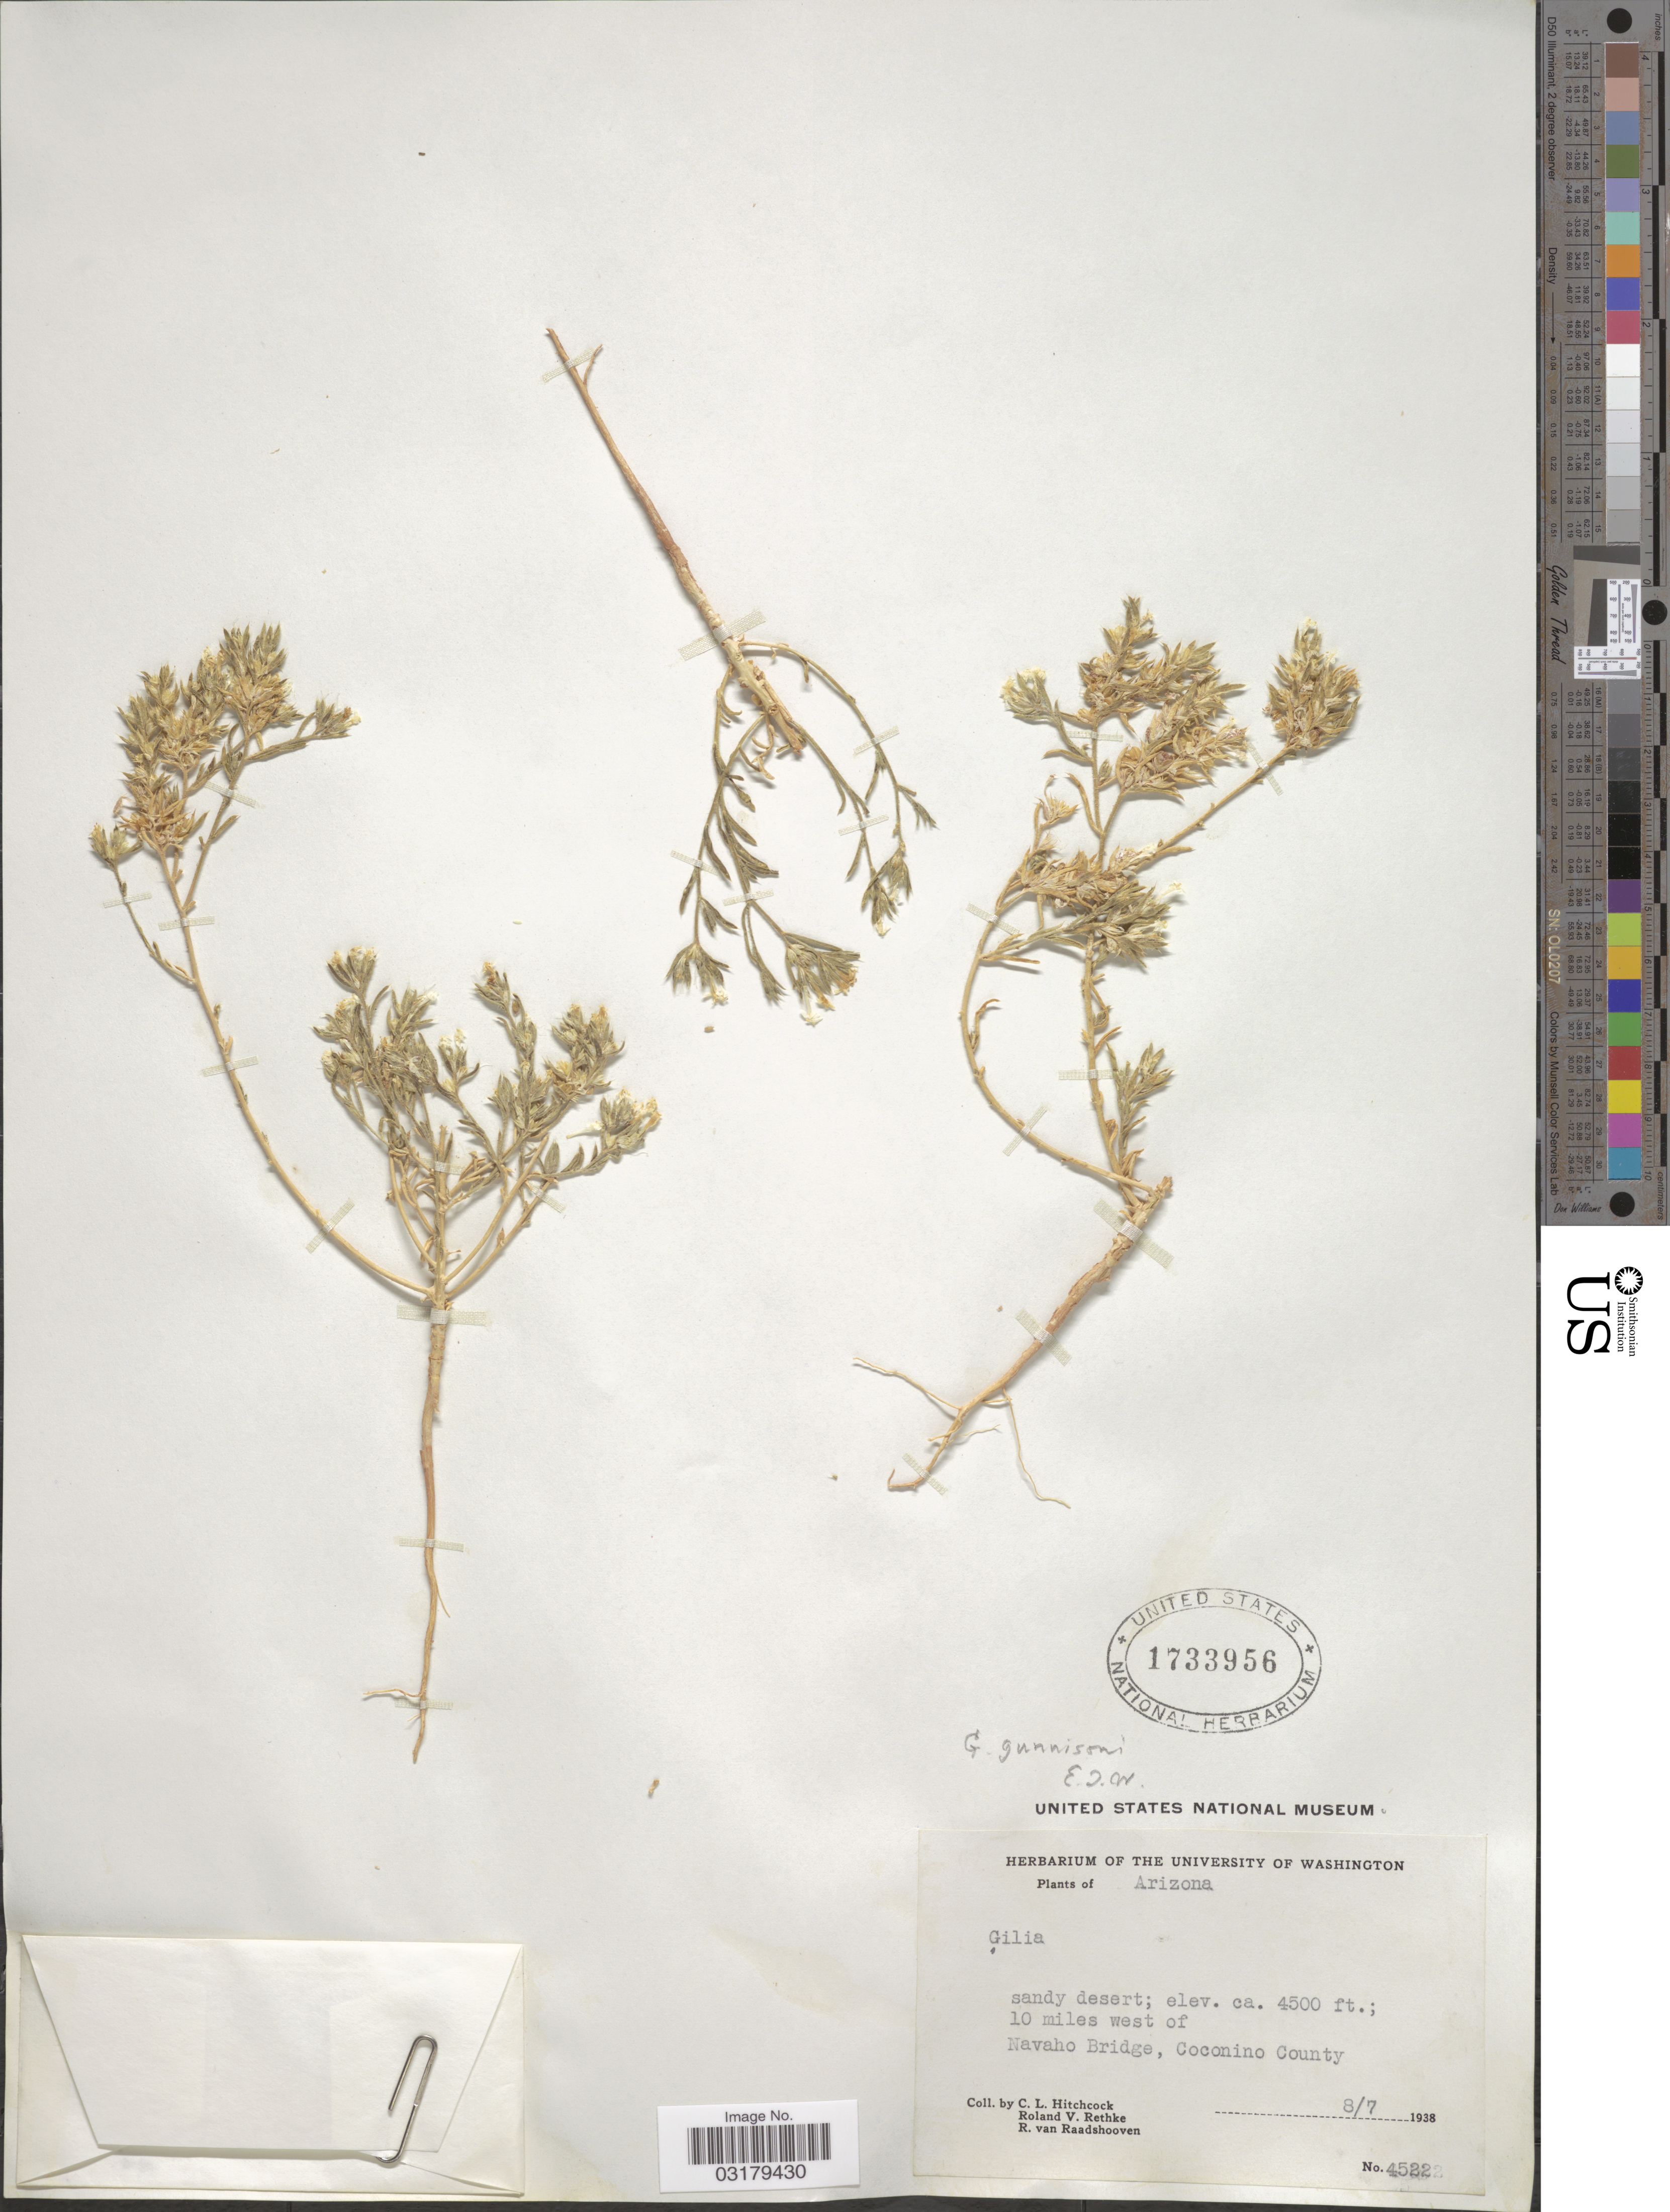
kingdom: Plantae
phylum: Tracheophyta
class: Magnoliopsida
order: Ericales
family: Polemoniaceae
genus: Ipomopsis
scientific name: Ipomopsis gunnisonii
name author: (Torr. & A. Gray) V.E. Grant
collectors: C. L. Hitchcock, R. Rethke & R. Raadshooven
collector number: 4522*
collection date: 1938-08-07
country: United States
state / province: Arizona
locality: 10 miles west of Navaho Bridge, Coconino County.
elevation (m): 1372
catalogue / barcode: US 1733956